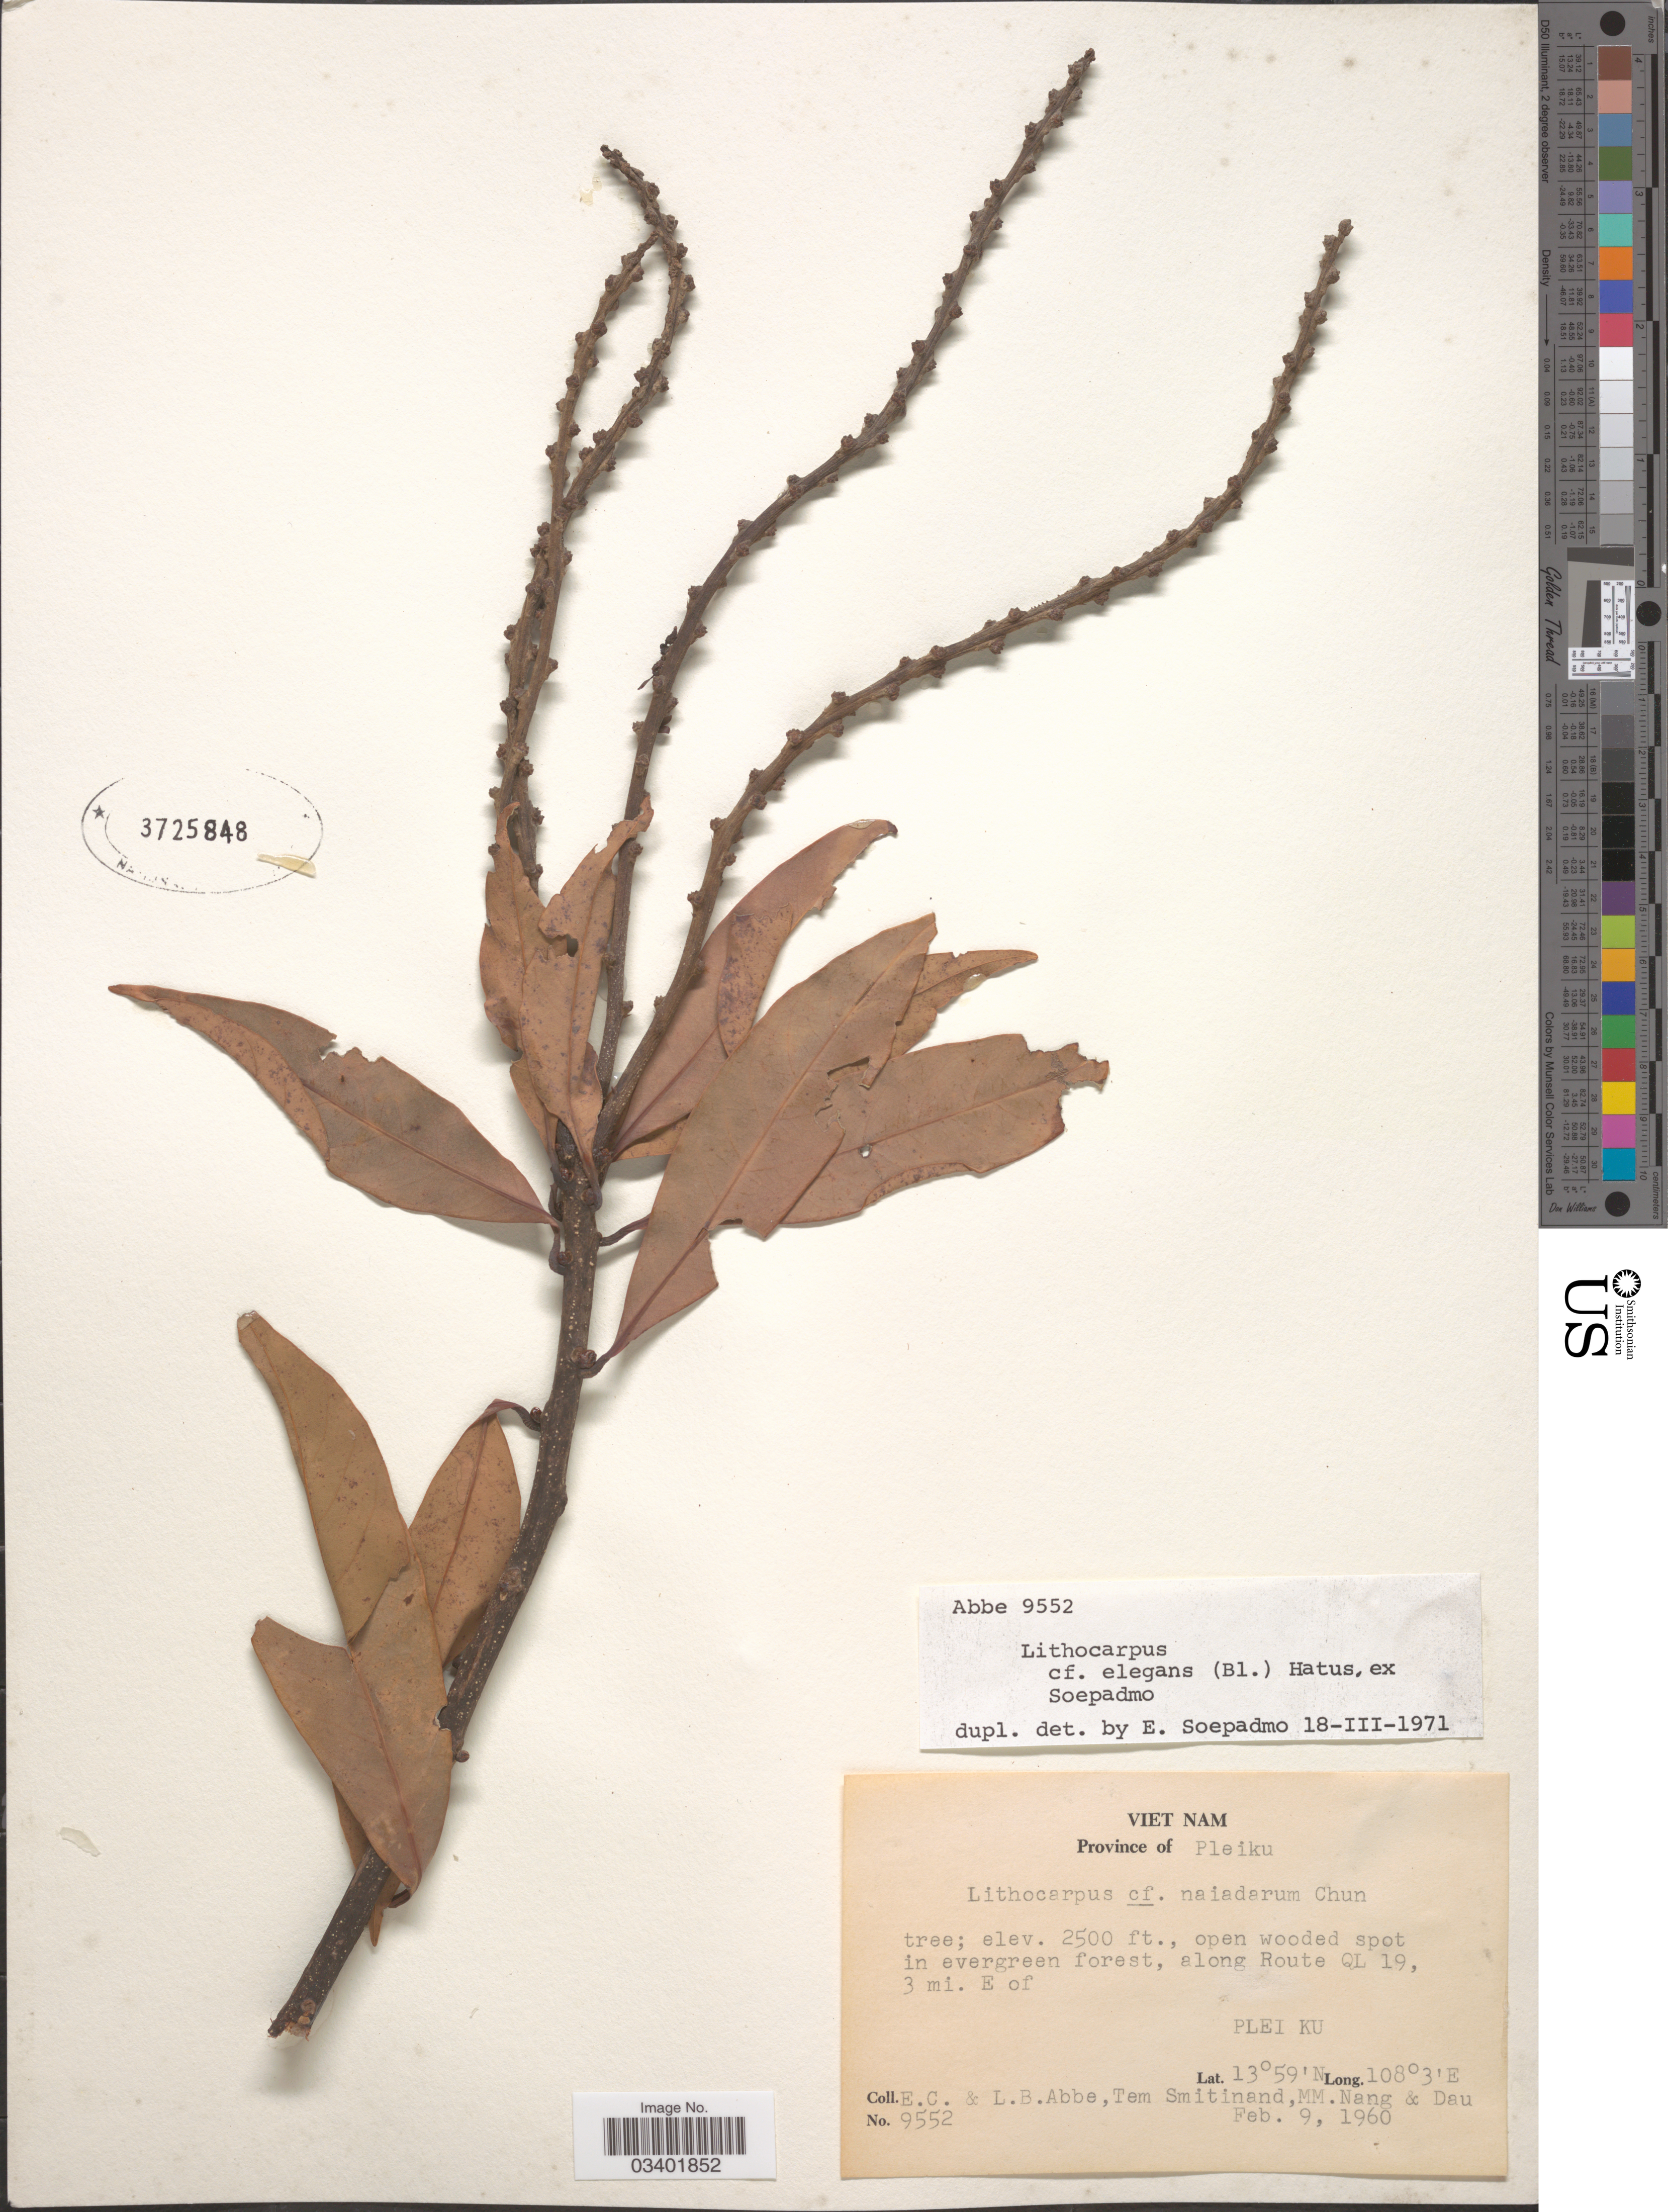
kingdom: Plantae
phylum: Tracheophyta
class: Magnoliopsida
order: Fagales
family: Fagaceae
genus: Lithocarpus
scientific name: Lithocarpus elegans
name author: (Blume) Hatus. ex Soepadmo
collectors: E. C. Abbe, L. B. Abbe, T. Smitinand, M. Nang & -- Dau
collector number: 9552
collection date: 1960-02-09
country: Vietnam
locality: Province of Pleiku. Along Route QL 19, 3 mi. E of Plei Ku.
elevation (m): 762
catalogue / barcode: US 3725848